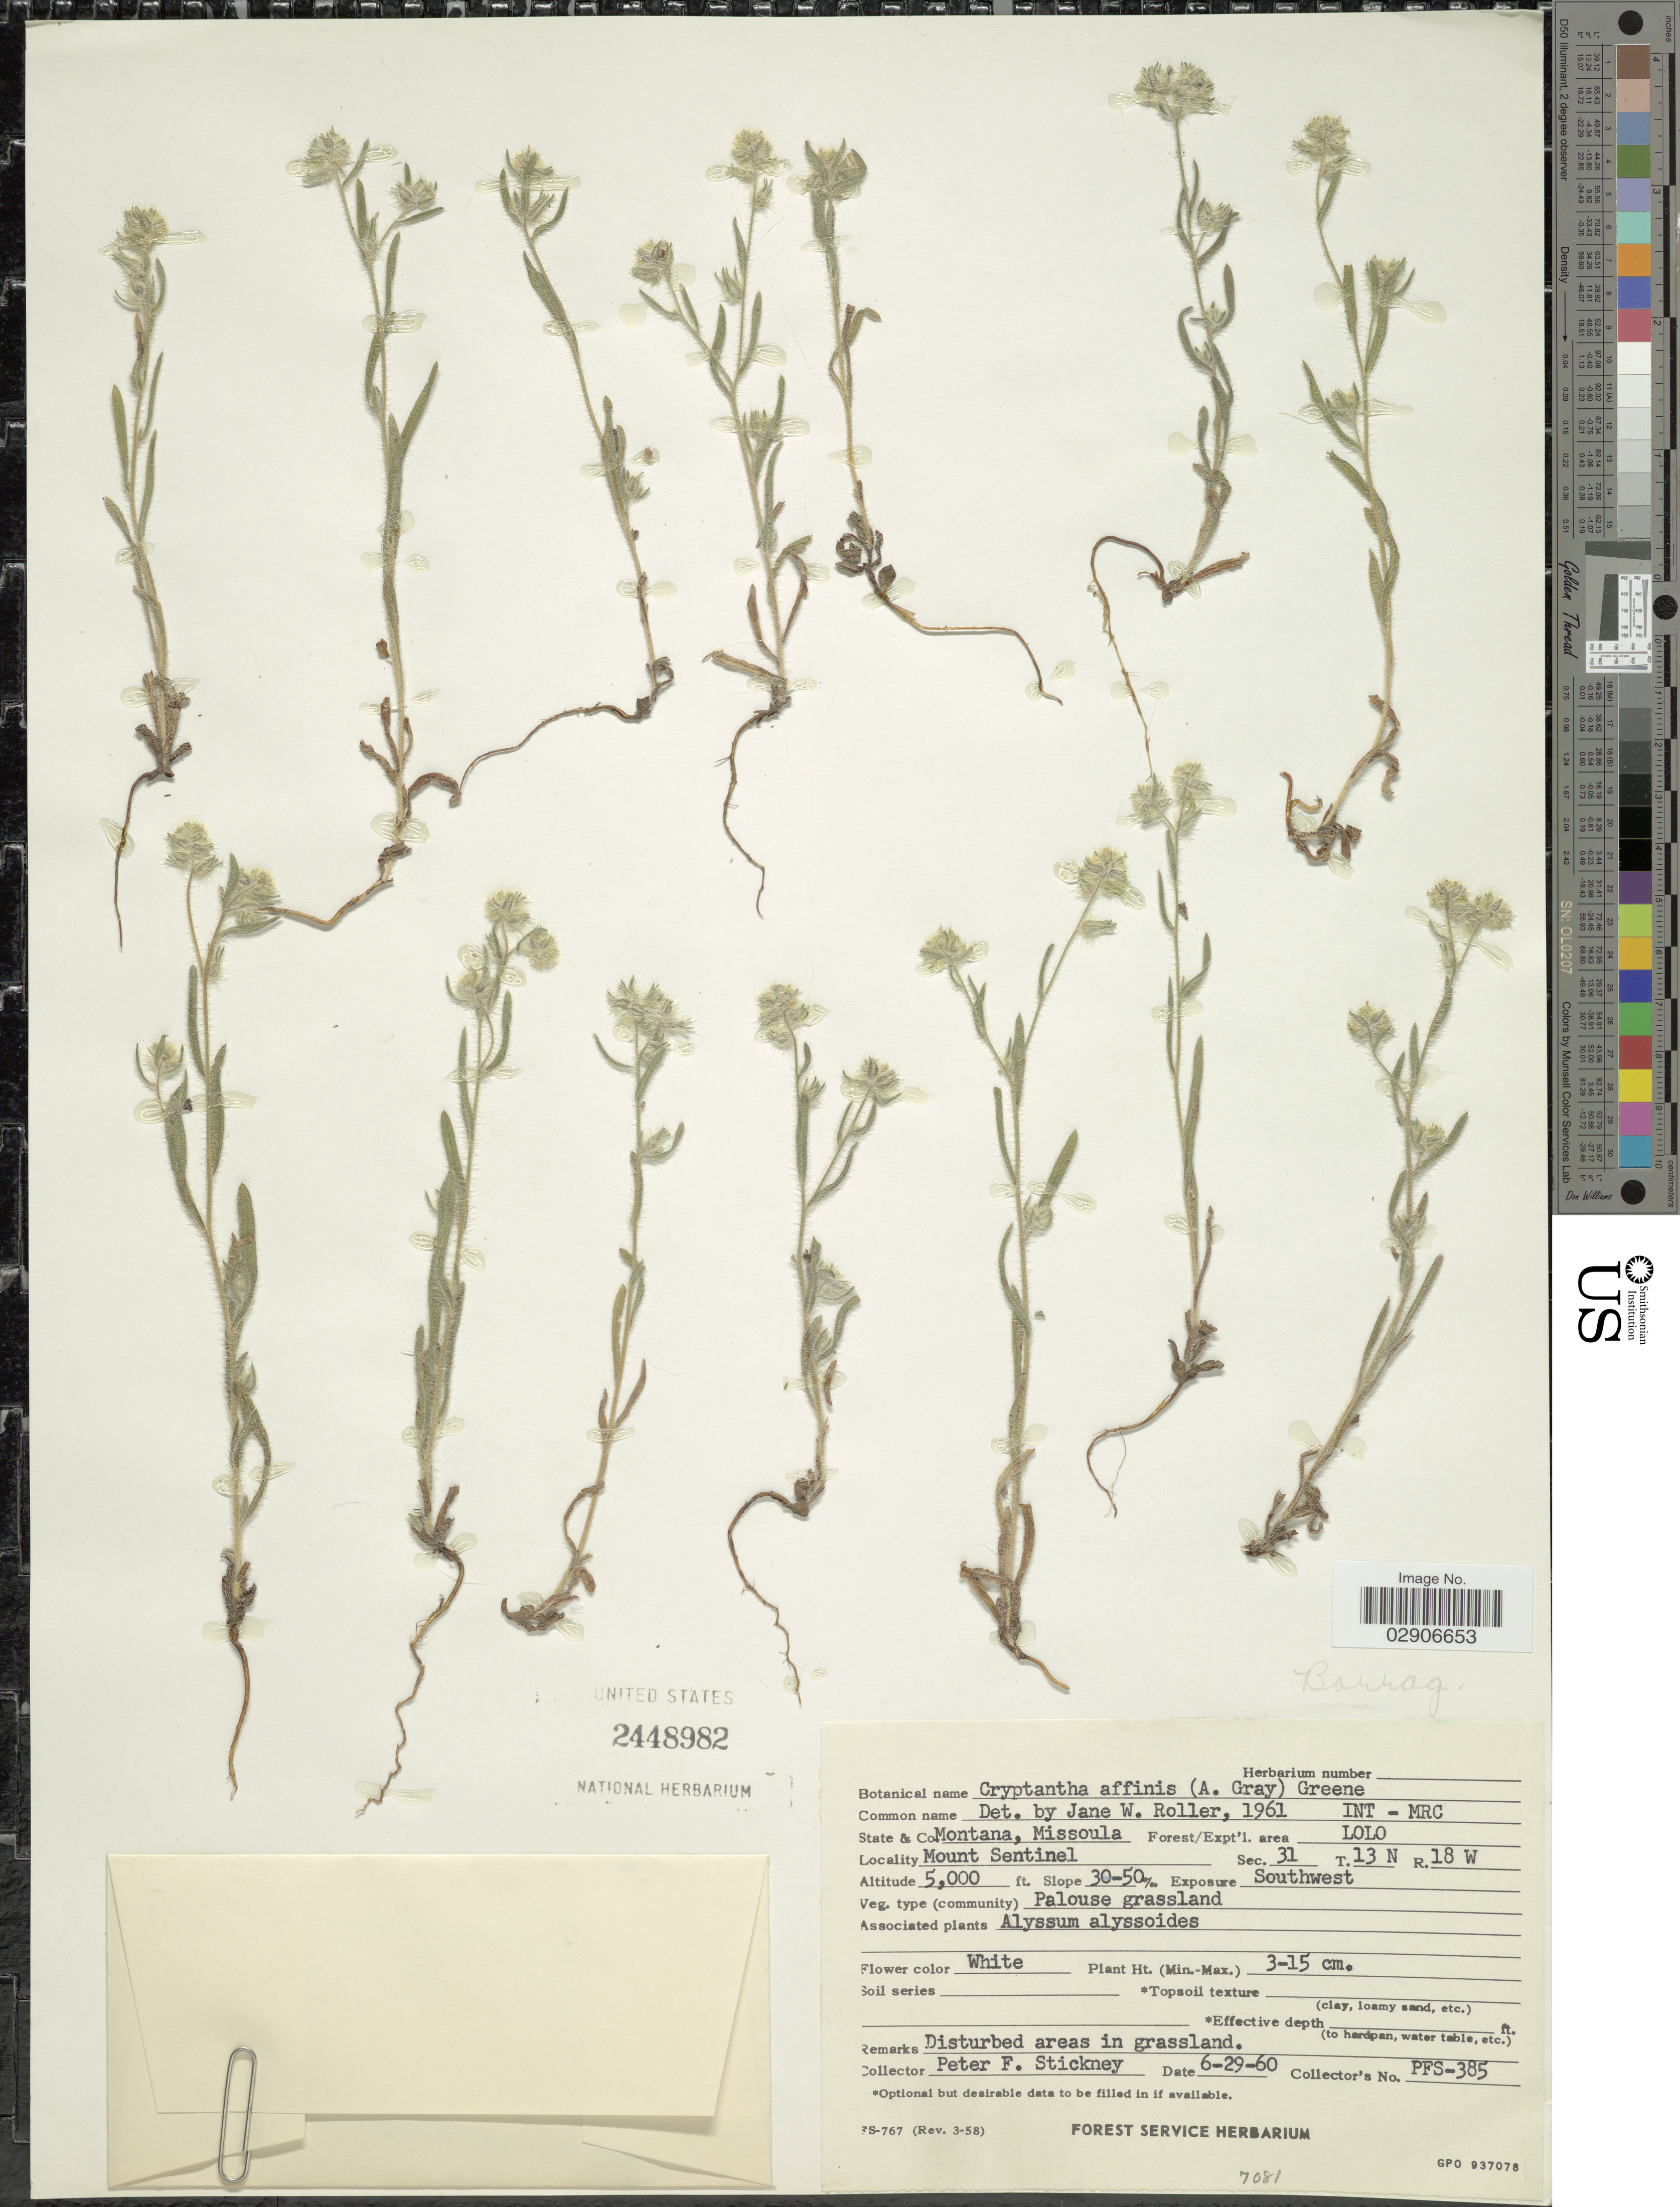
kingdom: Plantae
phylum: Tracheophyta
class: Magnoliopsida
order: Boraginales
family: Boraginaceae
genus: Cryptantha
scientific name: Cryptantha affinis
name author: (A. Gray) Greene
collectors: P. Stickney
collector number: PFS-385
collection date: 1960-06-29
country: United States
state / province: Montana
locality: Montana, Missoula. Mount Sentinel. Sec.31 T. 13N R.18W.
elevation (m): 1524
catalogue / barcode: US 2448982